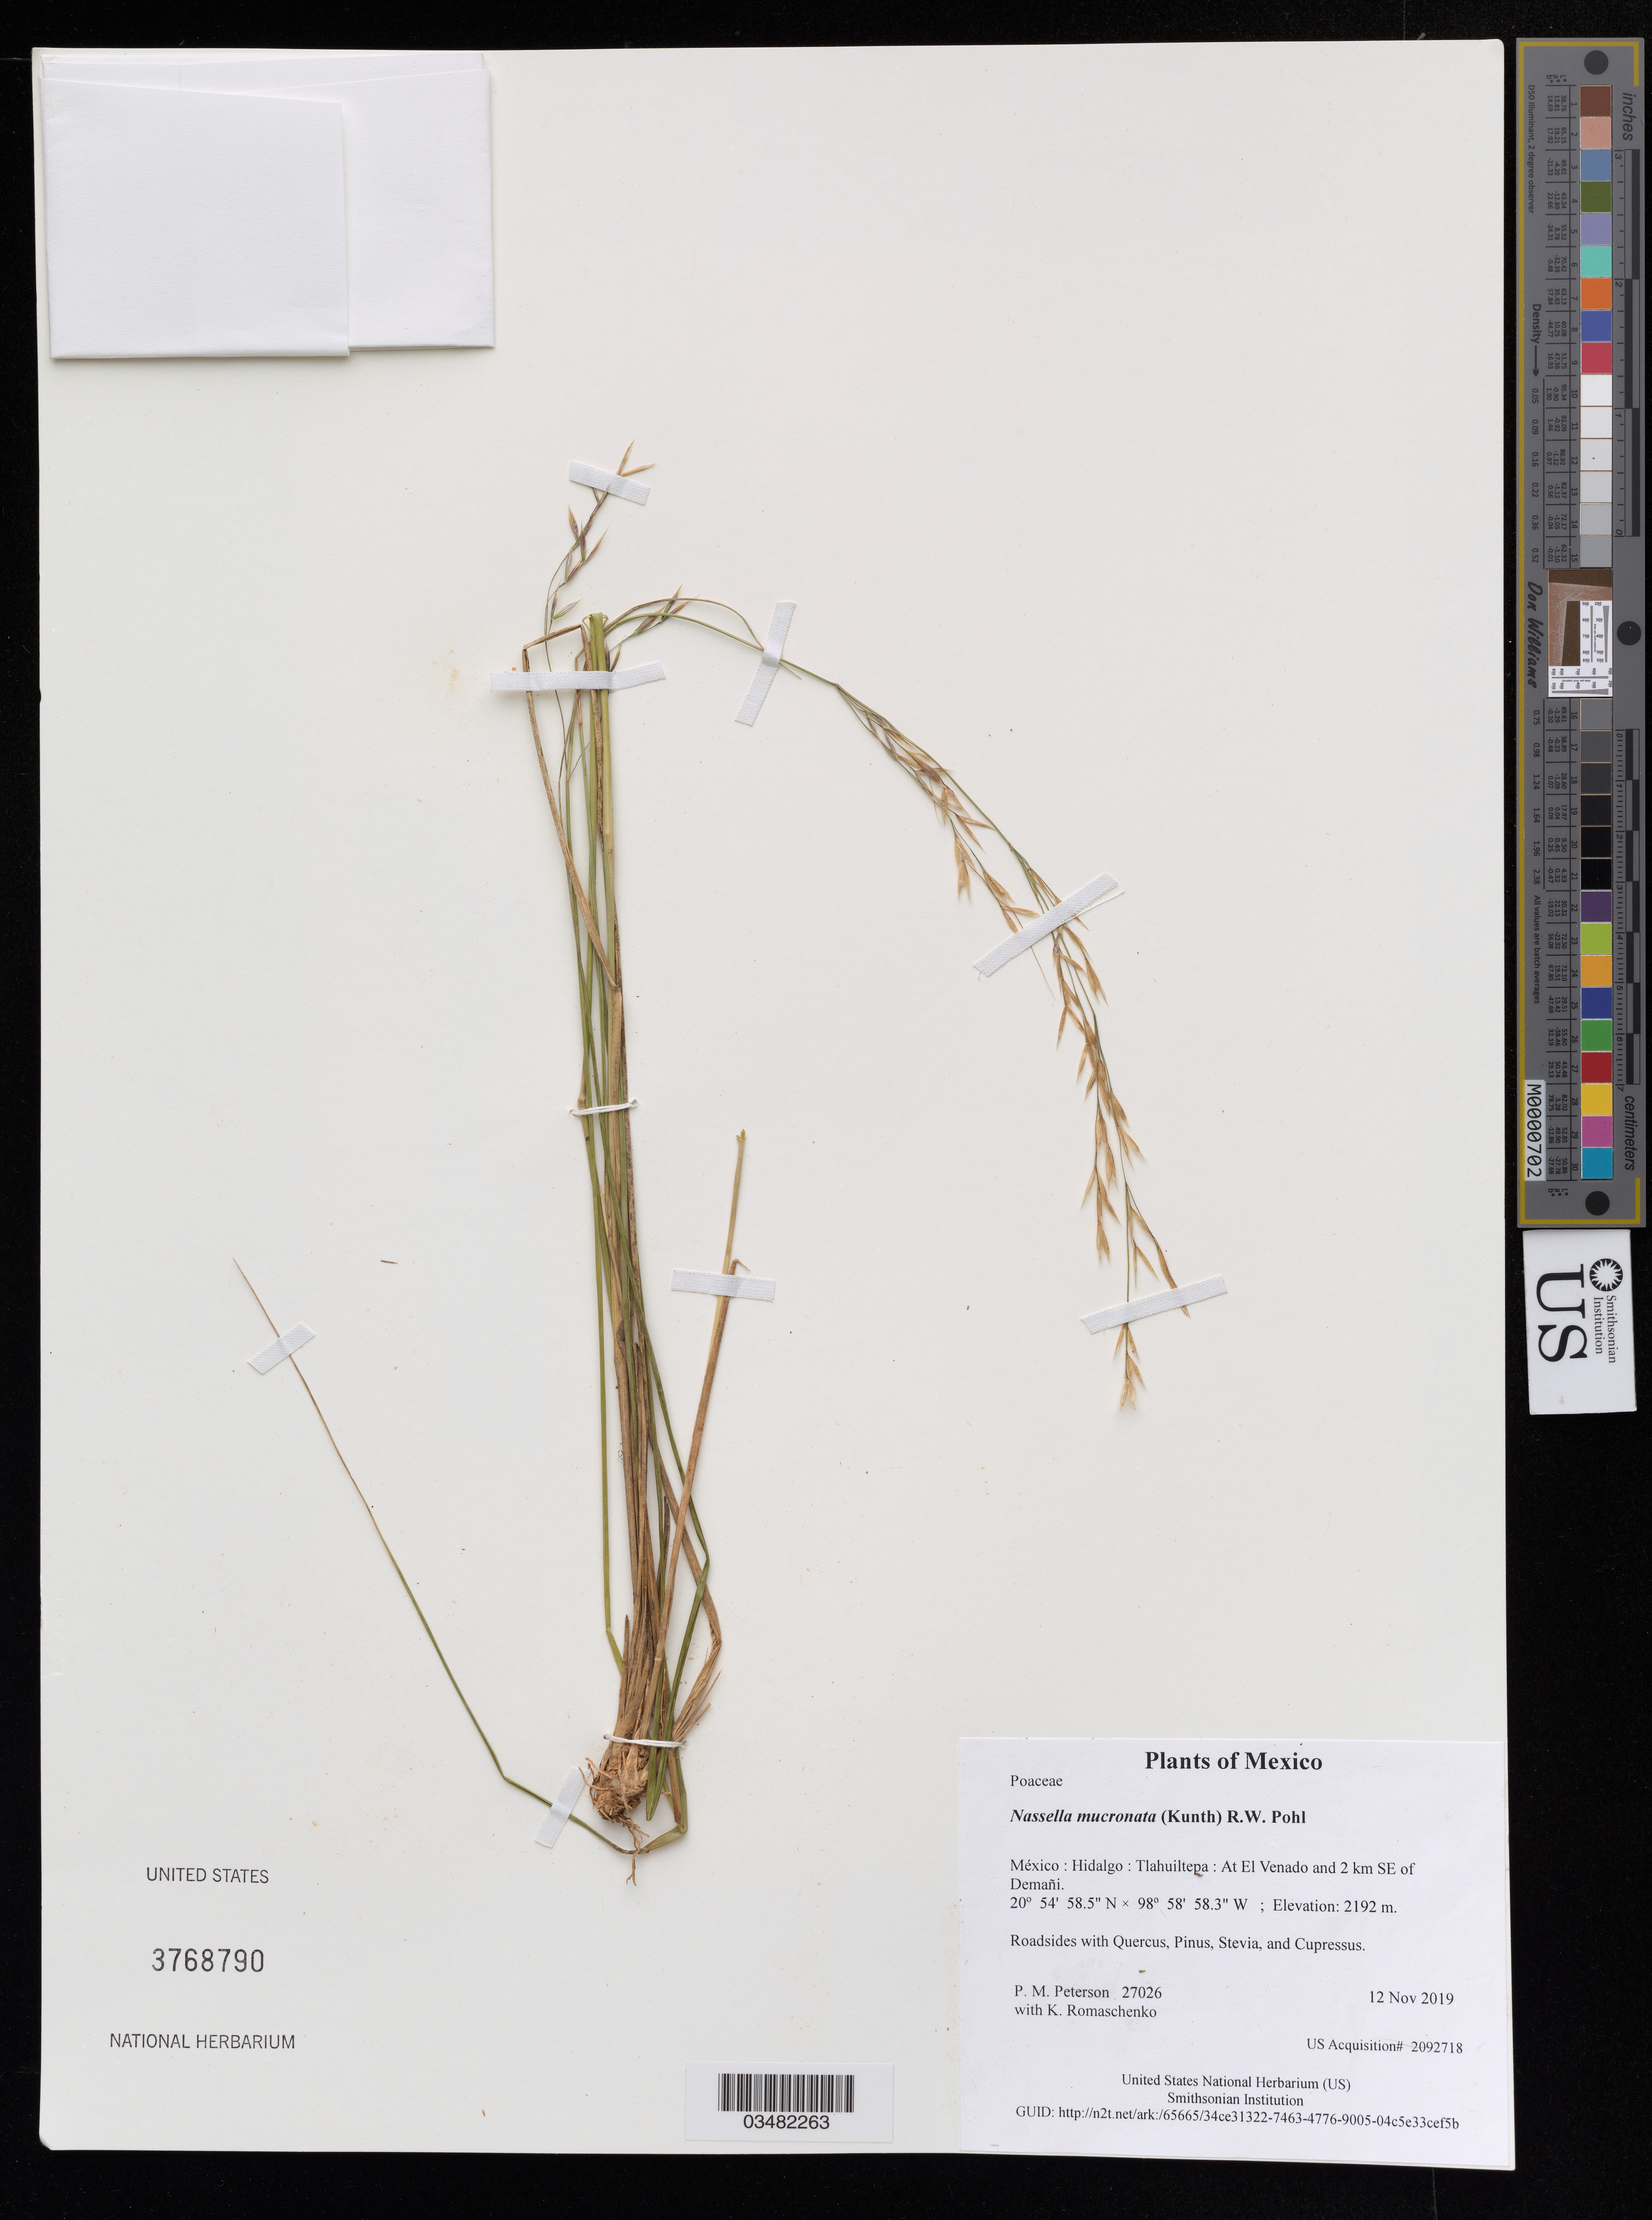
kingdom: Plantae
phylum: Tracheophyta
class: Liliopsida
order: Poales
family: Poaceae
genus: Nassella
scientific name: Nassella mucronata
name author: (Kunth) R.W. Pohl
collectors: P. M. Peterson & K. Romaschenko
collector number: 27026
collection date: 2019-11-12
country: México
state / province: Hidalgo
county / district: Tlahuiltepa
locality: At El Venado and 2 km SE of Demañi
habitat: Roadsides with Quercus, Pinus, Stevia, and Cupressus.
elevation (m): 2192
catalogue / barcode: US 3768790